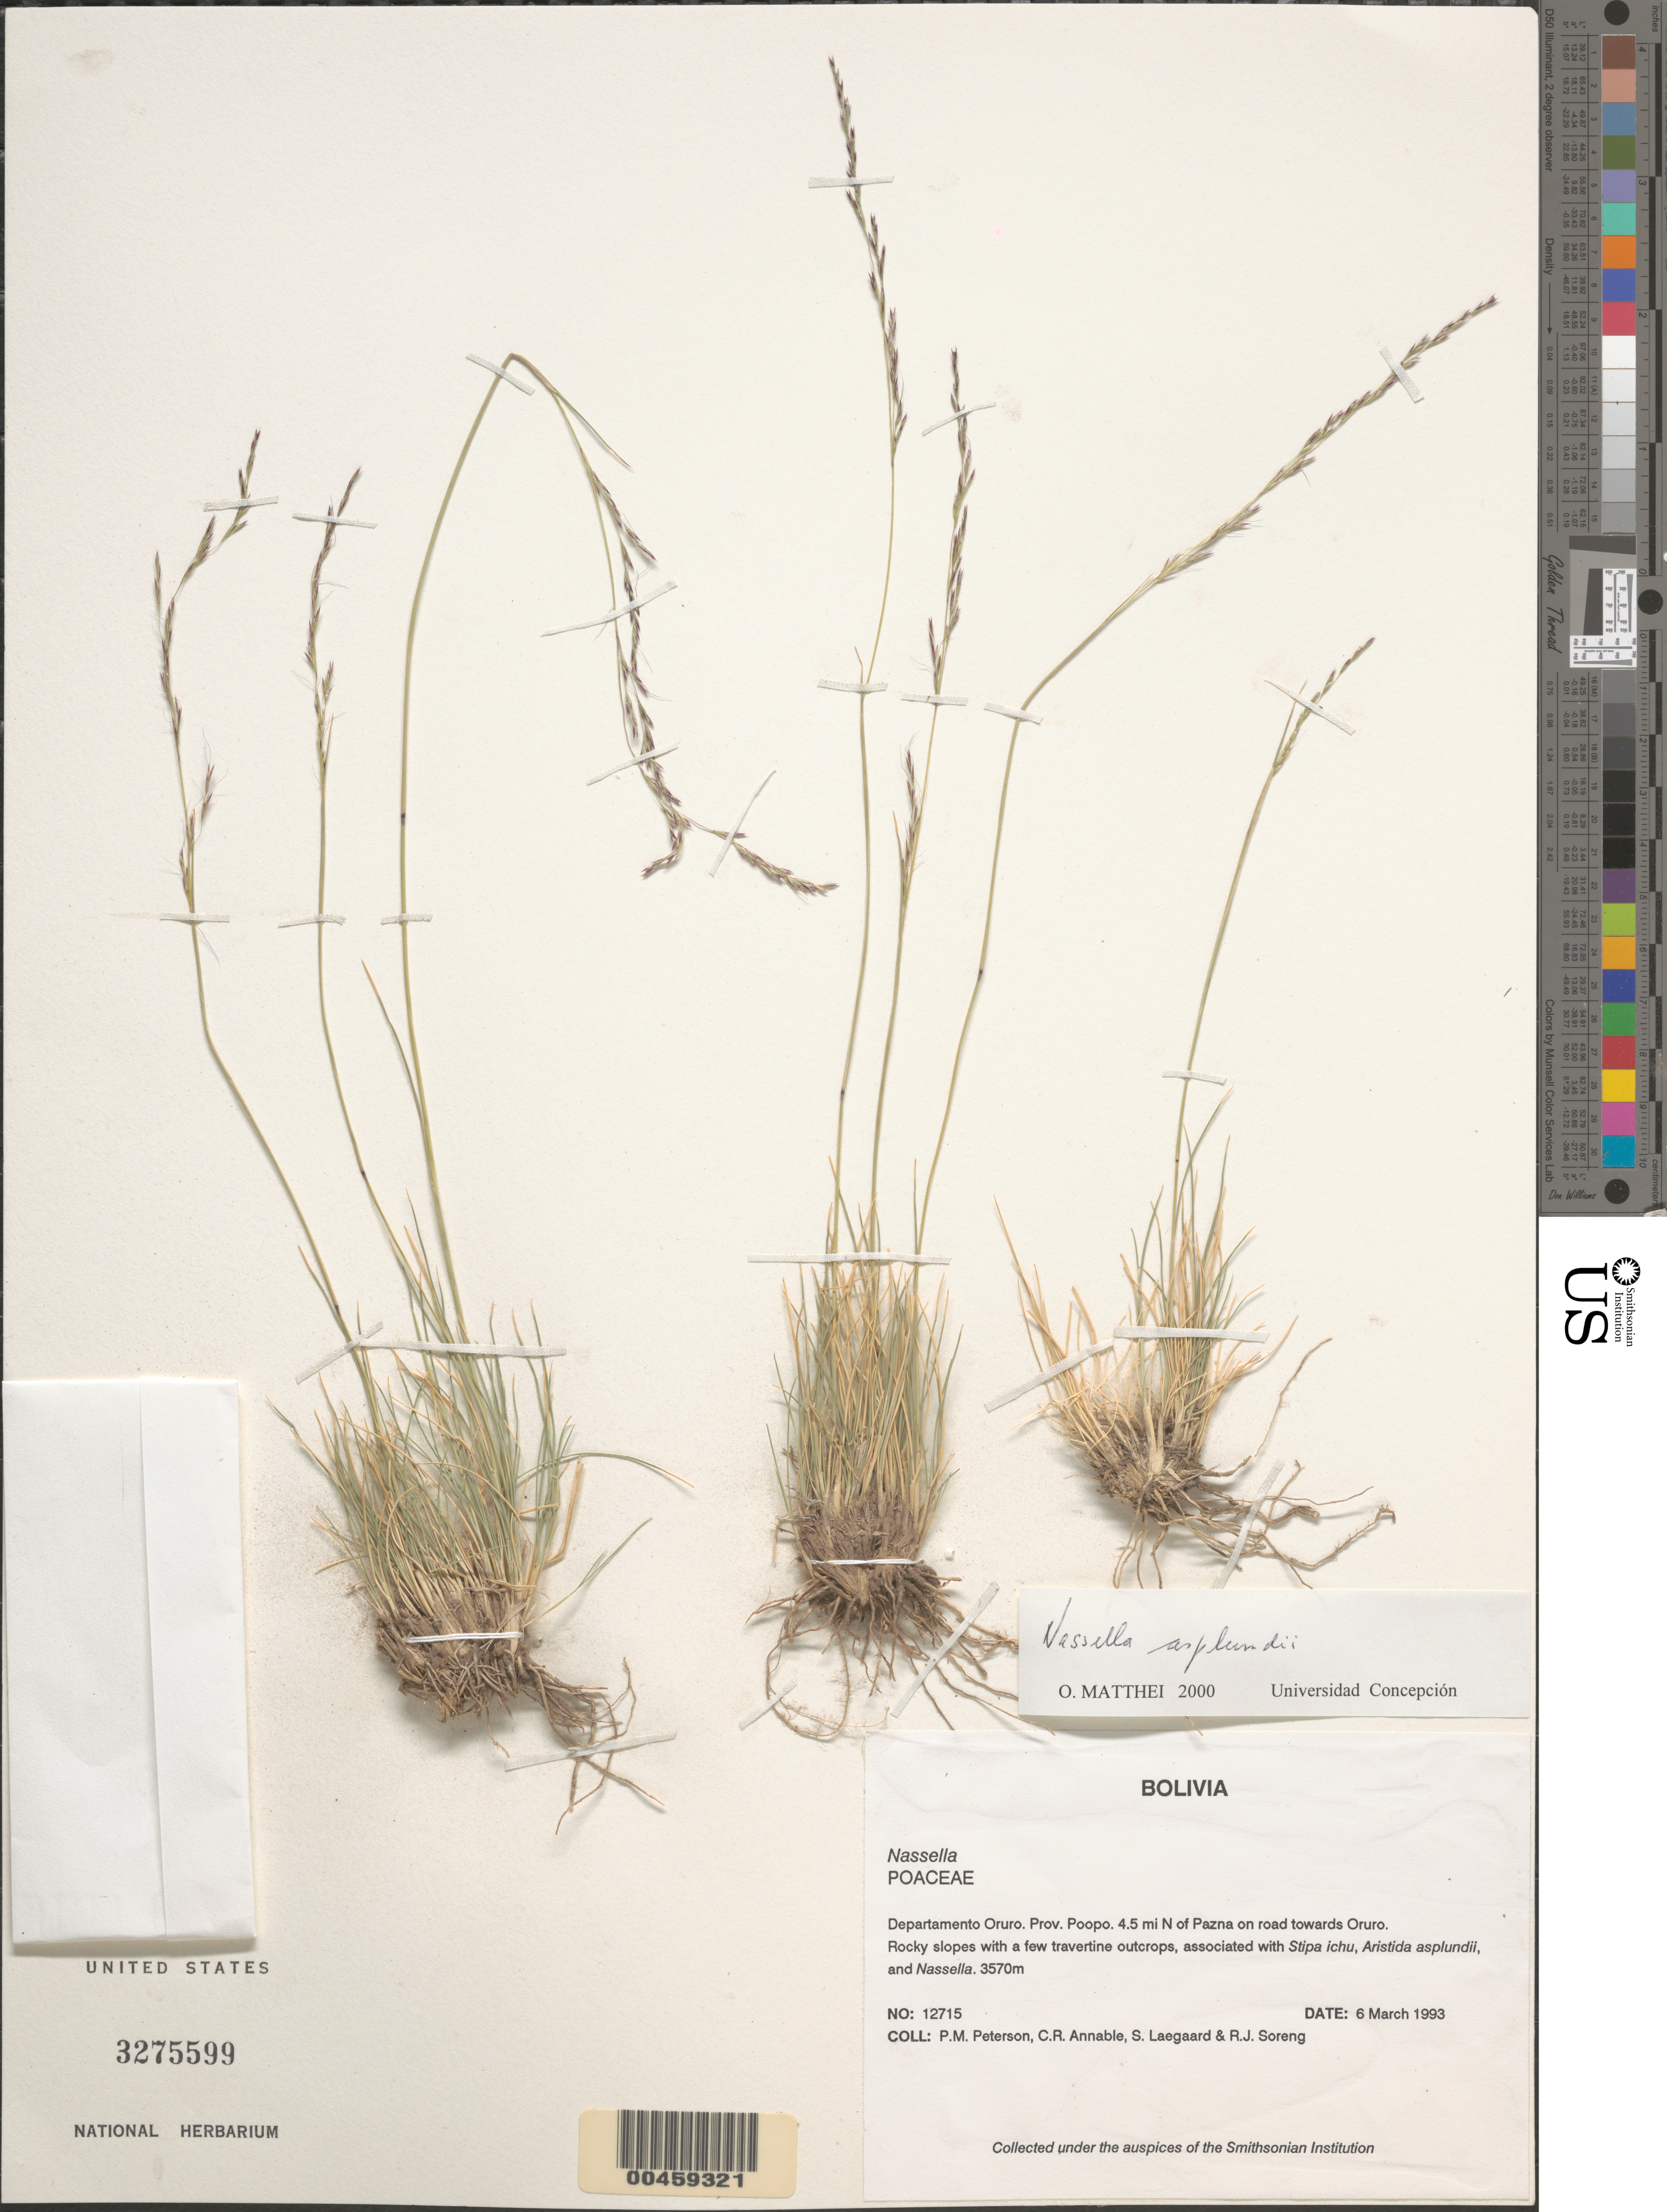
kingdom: Plantae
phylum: Tracheophyta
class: Liliopsida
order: Poales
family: Poaceae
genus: Nassella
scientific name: Nassella sp.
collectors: P. M. Peterson, C. R. Annable, S. Lægaard & R. J. Soreng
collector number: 12715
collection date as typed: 06 Mar 1993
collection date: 1993-03-06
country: Bolivia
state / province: Oruro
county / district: Poopó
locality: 4.5 mi N of Pazna on road towards Oruro.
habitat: Rocky slopes with a few travertine outcrops, associated with Stipa ichu, Aristida asplundii, and Nassella.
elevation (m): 3570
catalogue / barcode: US 3275599